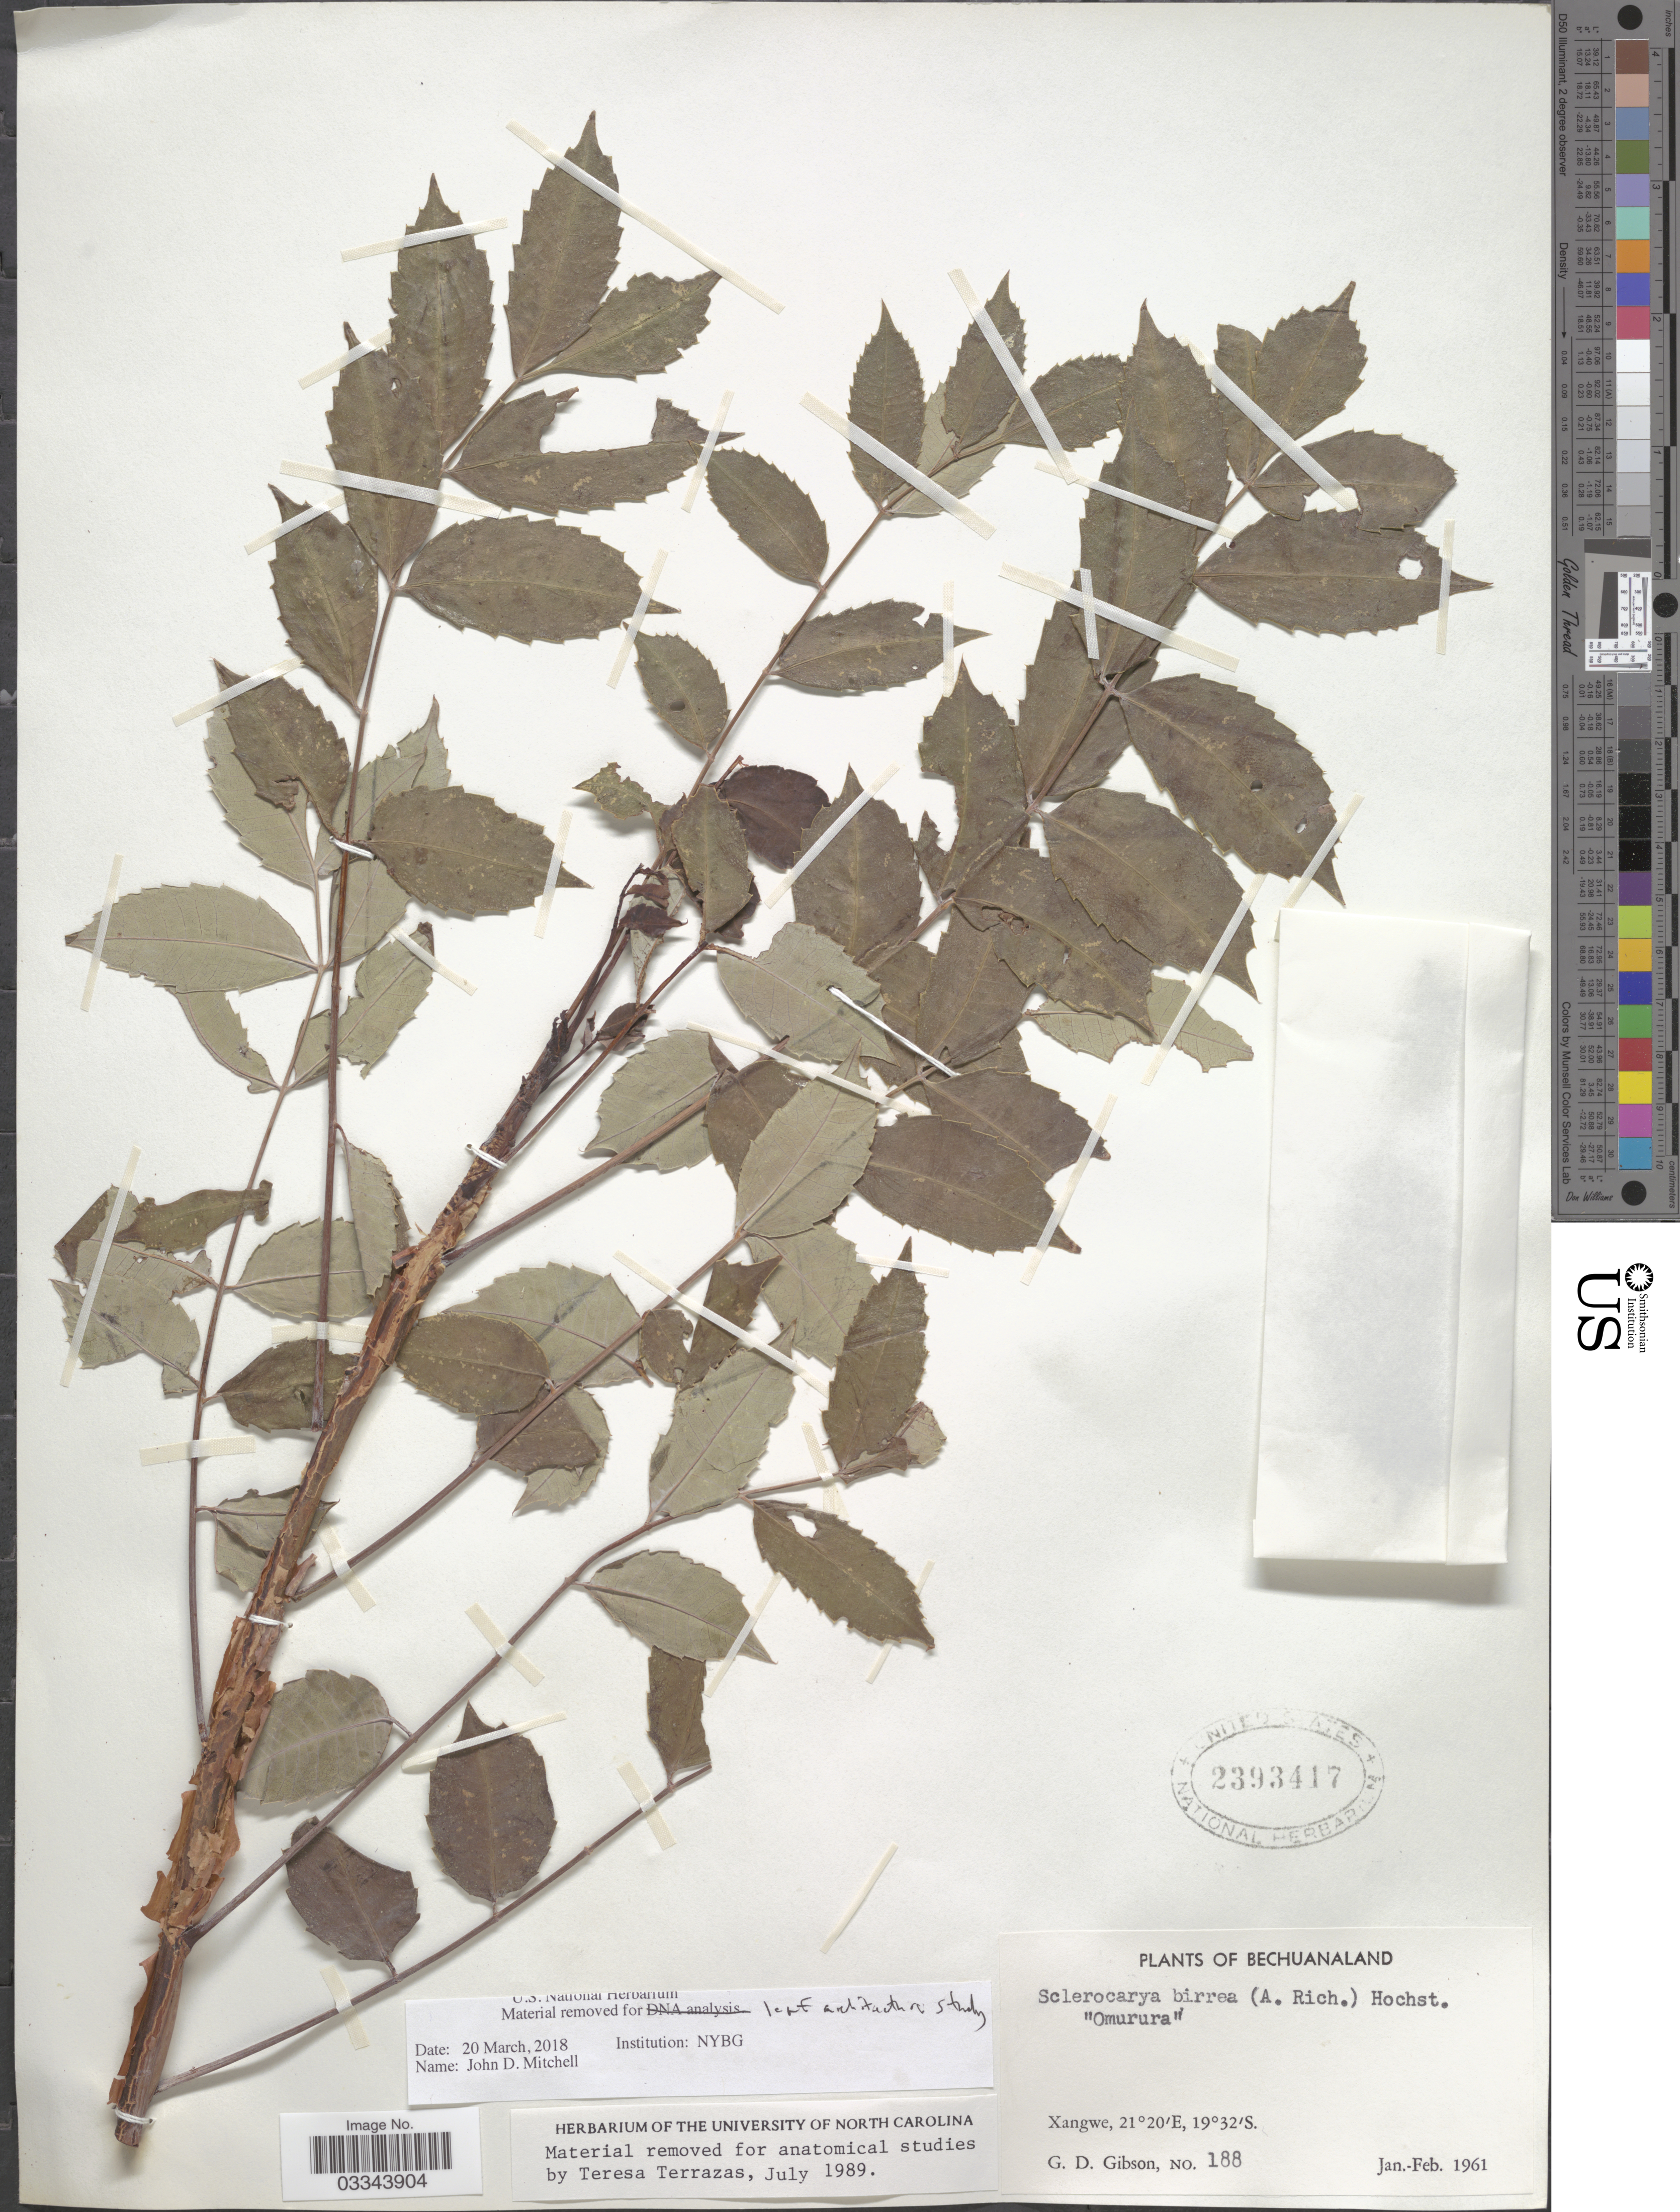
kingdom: Plantae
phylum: Tracheophyta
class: Magnoliopsida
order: Sapindales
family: Anacardiaceae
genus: Sclerocarya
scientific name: Sclerocarya birrea subsp. birrea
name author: (A. Rich.) Hochst.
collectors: G. D. Gibson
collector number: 188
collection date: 1960-01/1961-02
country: Botswana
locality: Bechuanaland, Xangwe.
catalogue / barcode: US 2393417